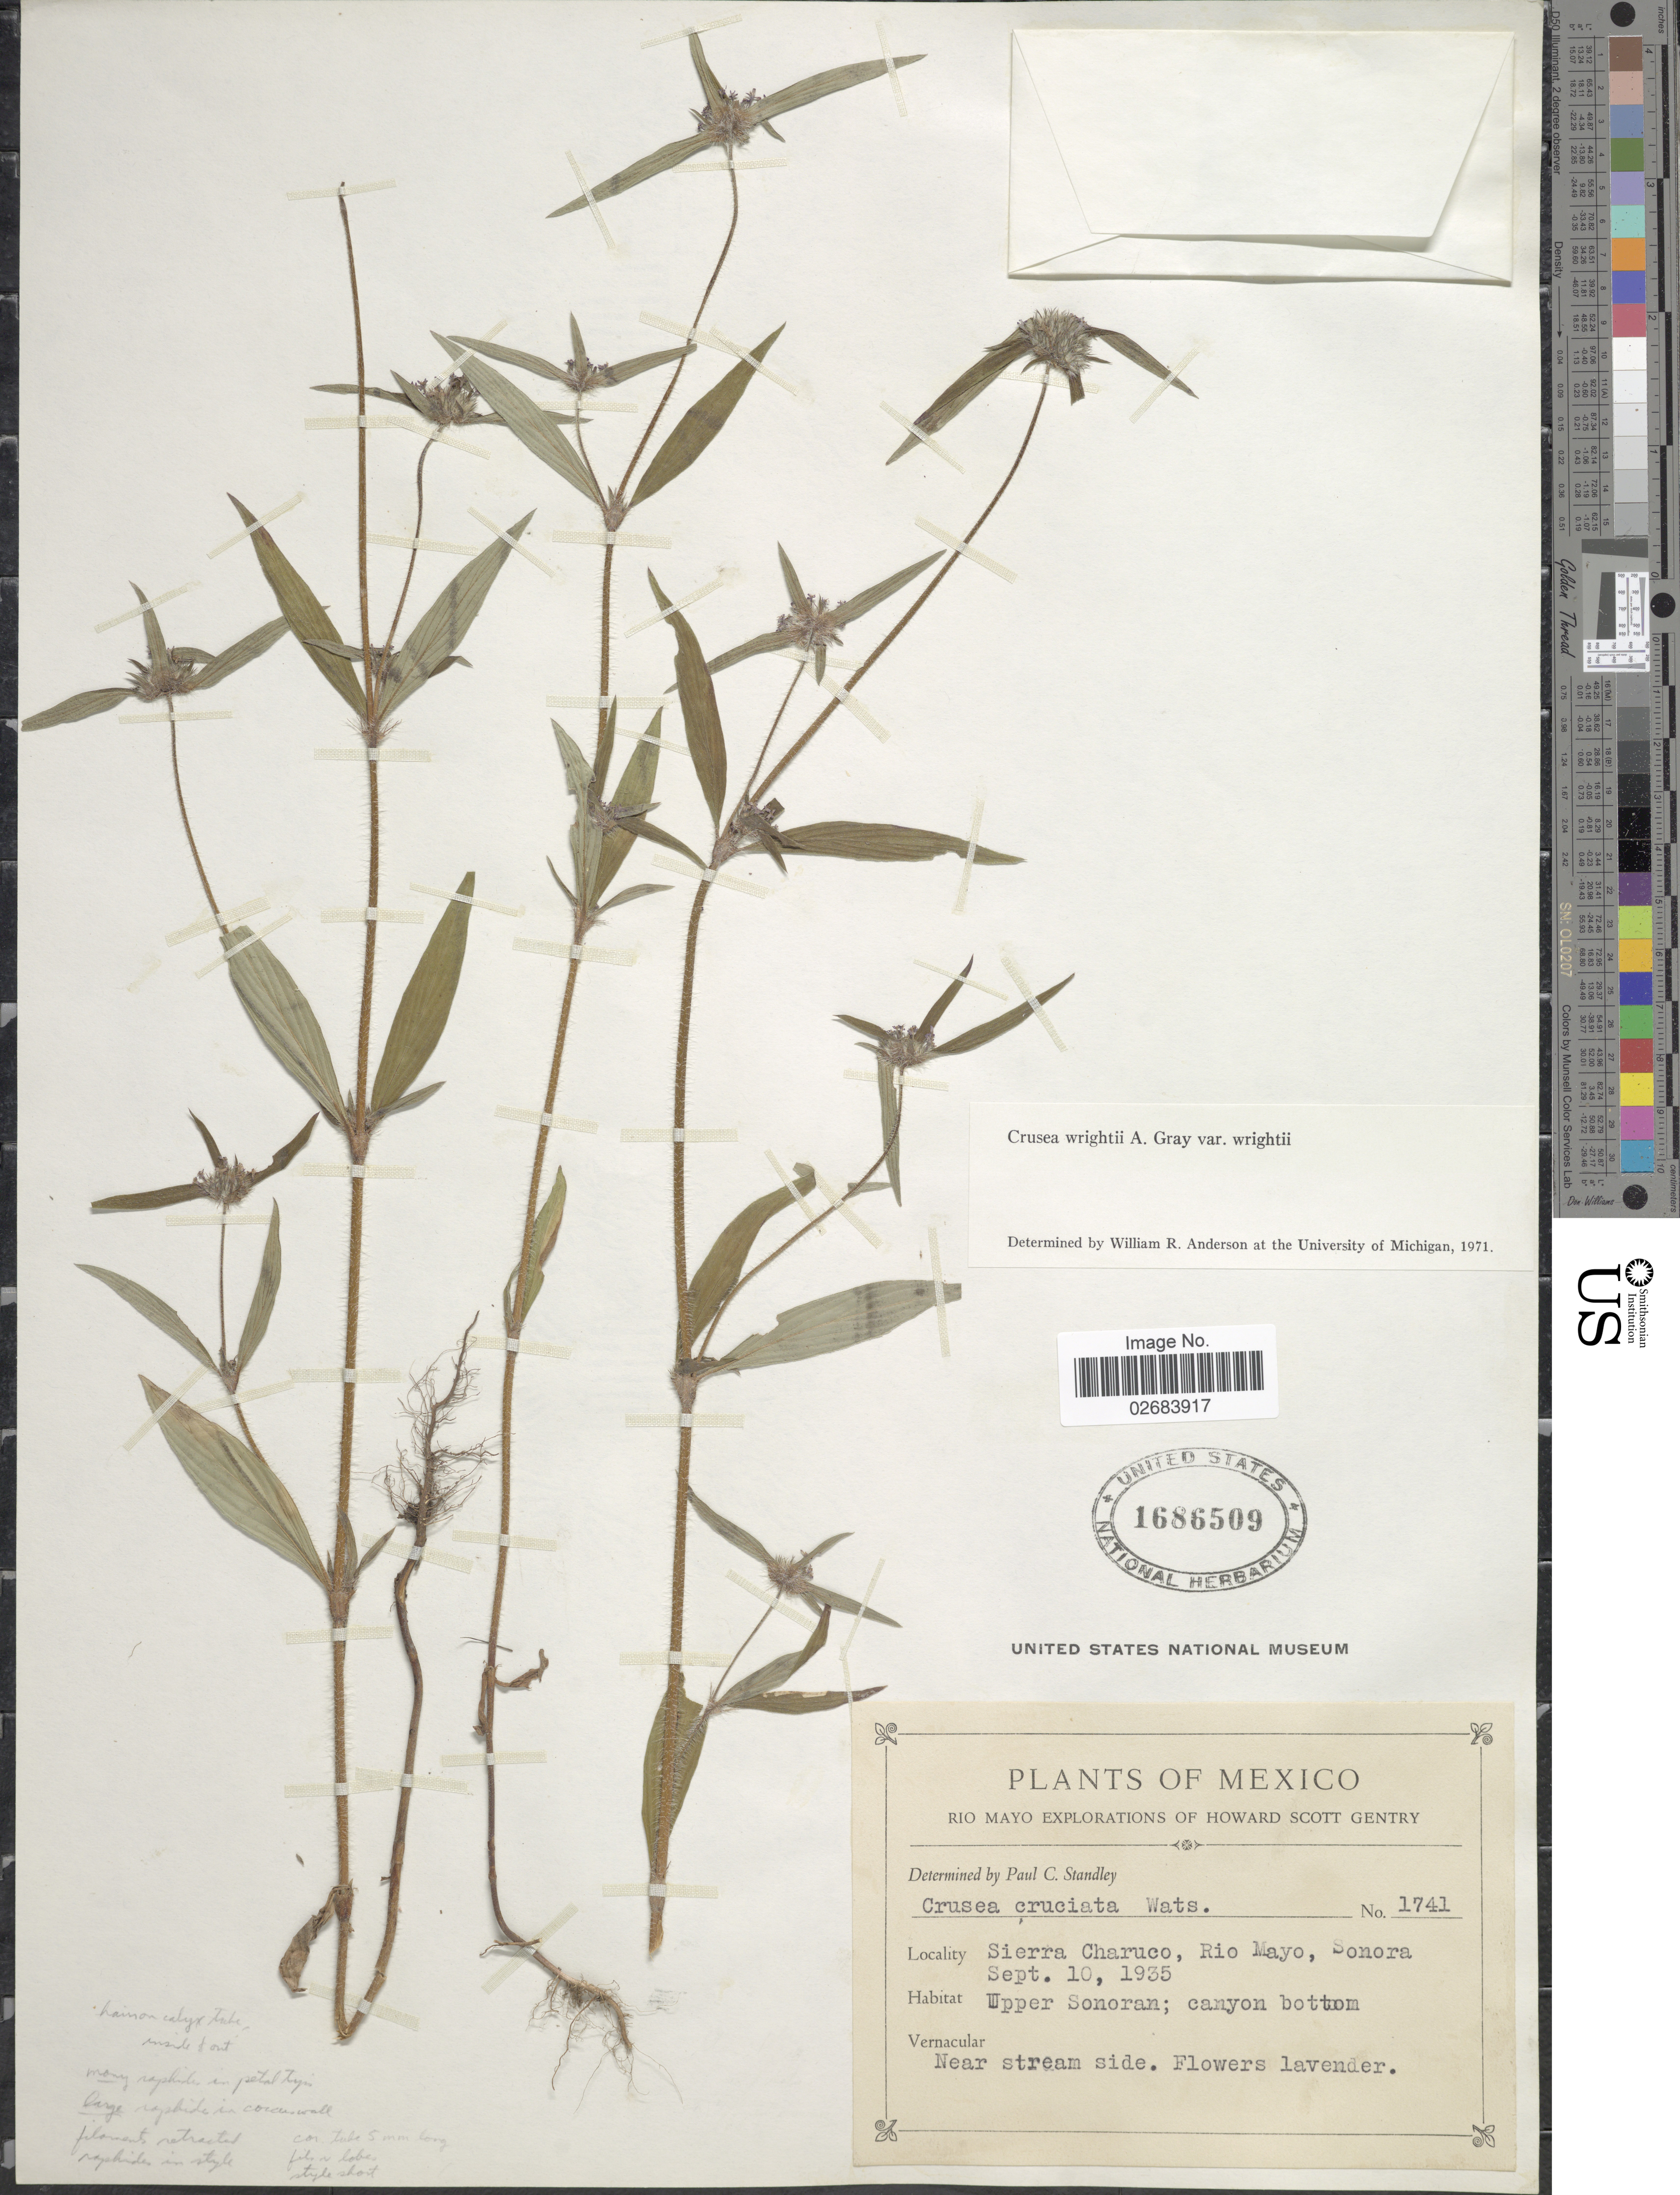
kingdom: Plantae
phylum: Tracheophyta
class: Magnoliopsida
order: Gentianales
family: Rubiaceae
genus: Crusea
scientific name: Crusea wrightii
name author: A. Gray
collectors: H. S. Gentry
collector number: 1741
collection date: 1935-09-10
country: Mexico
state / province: Sonora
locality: Rio Mayo, Sierra Charuco, Upper Sonoran; canyon bottom, near stream side.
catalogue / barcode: US 1686509